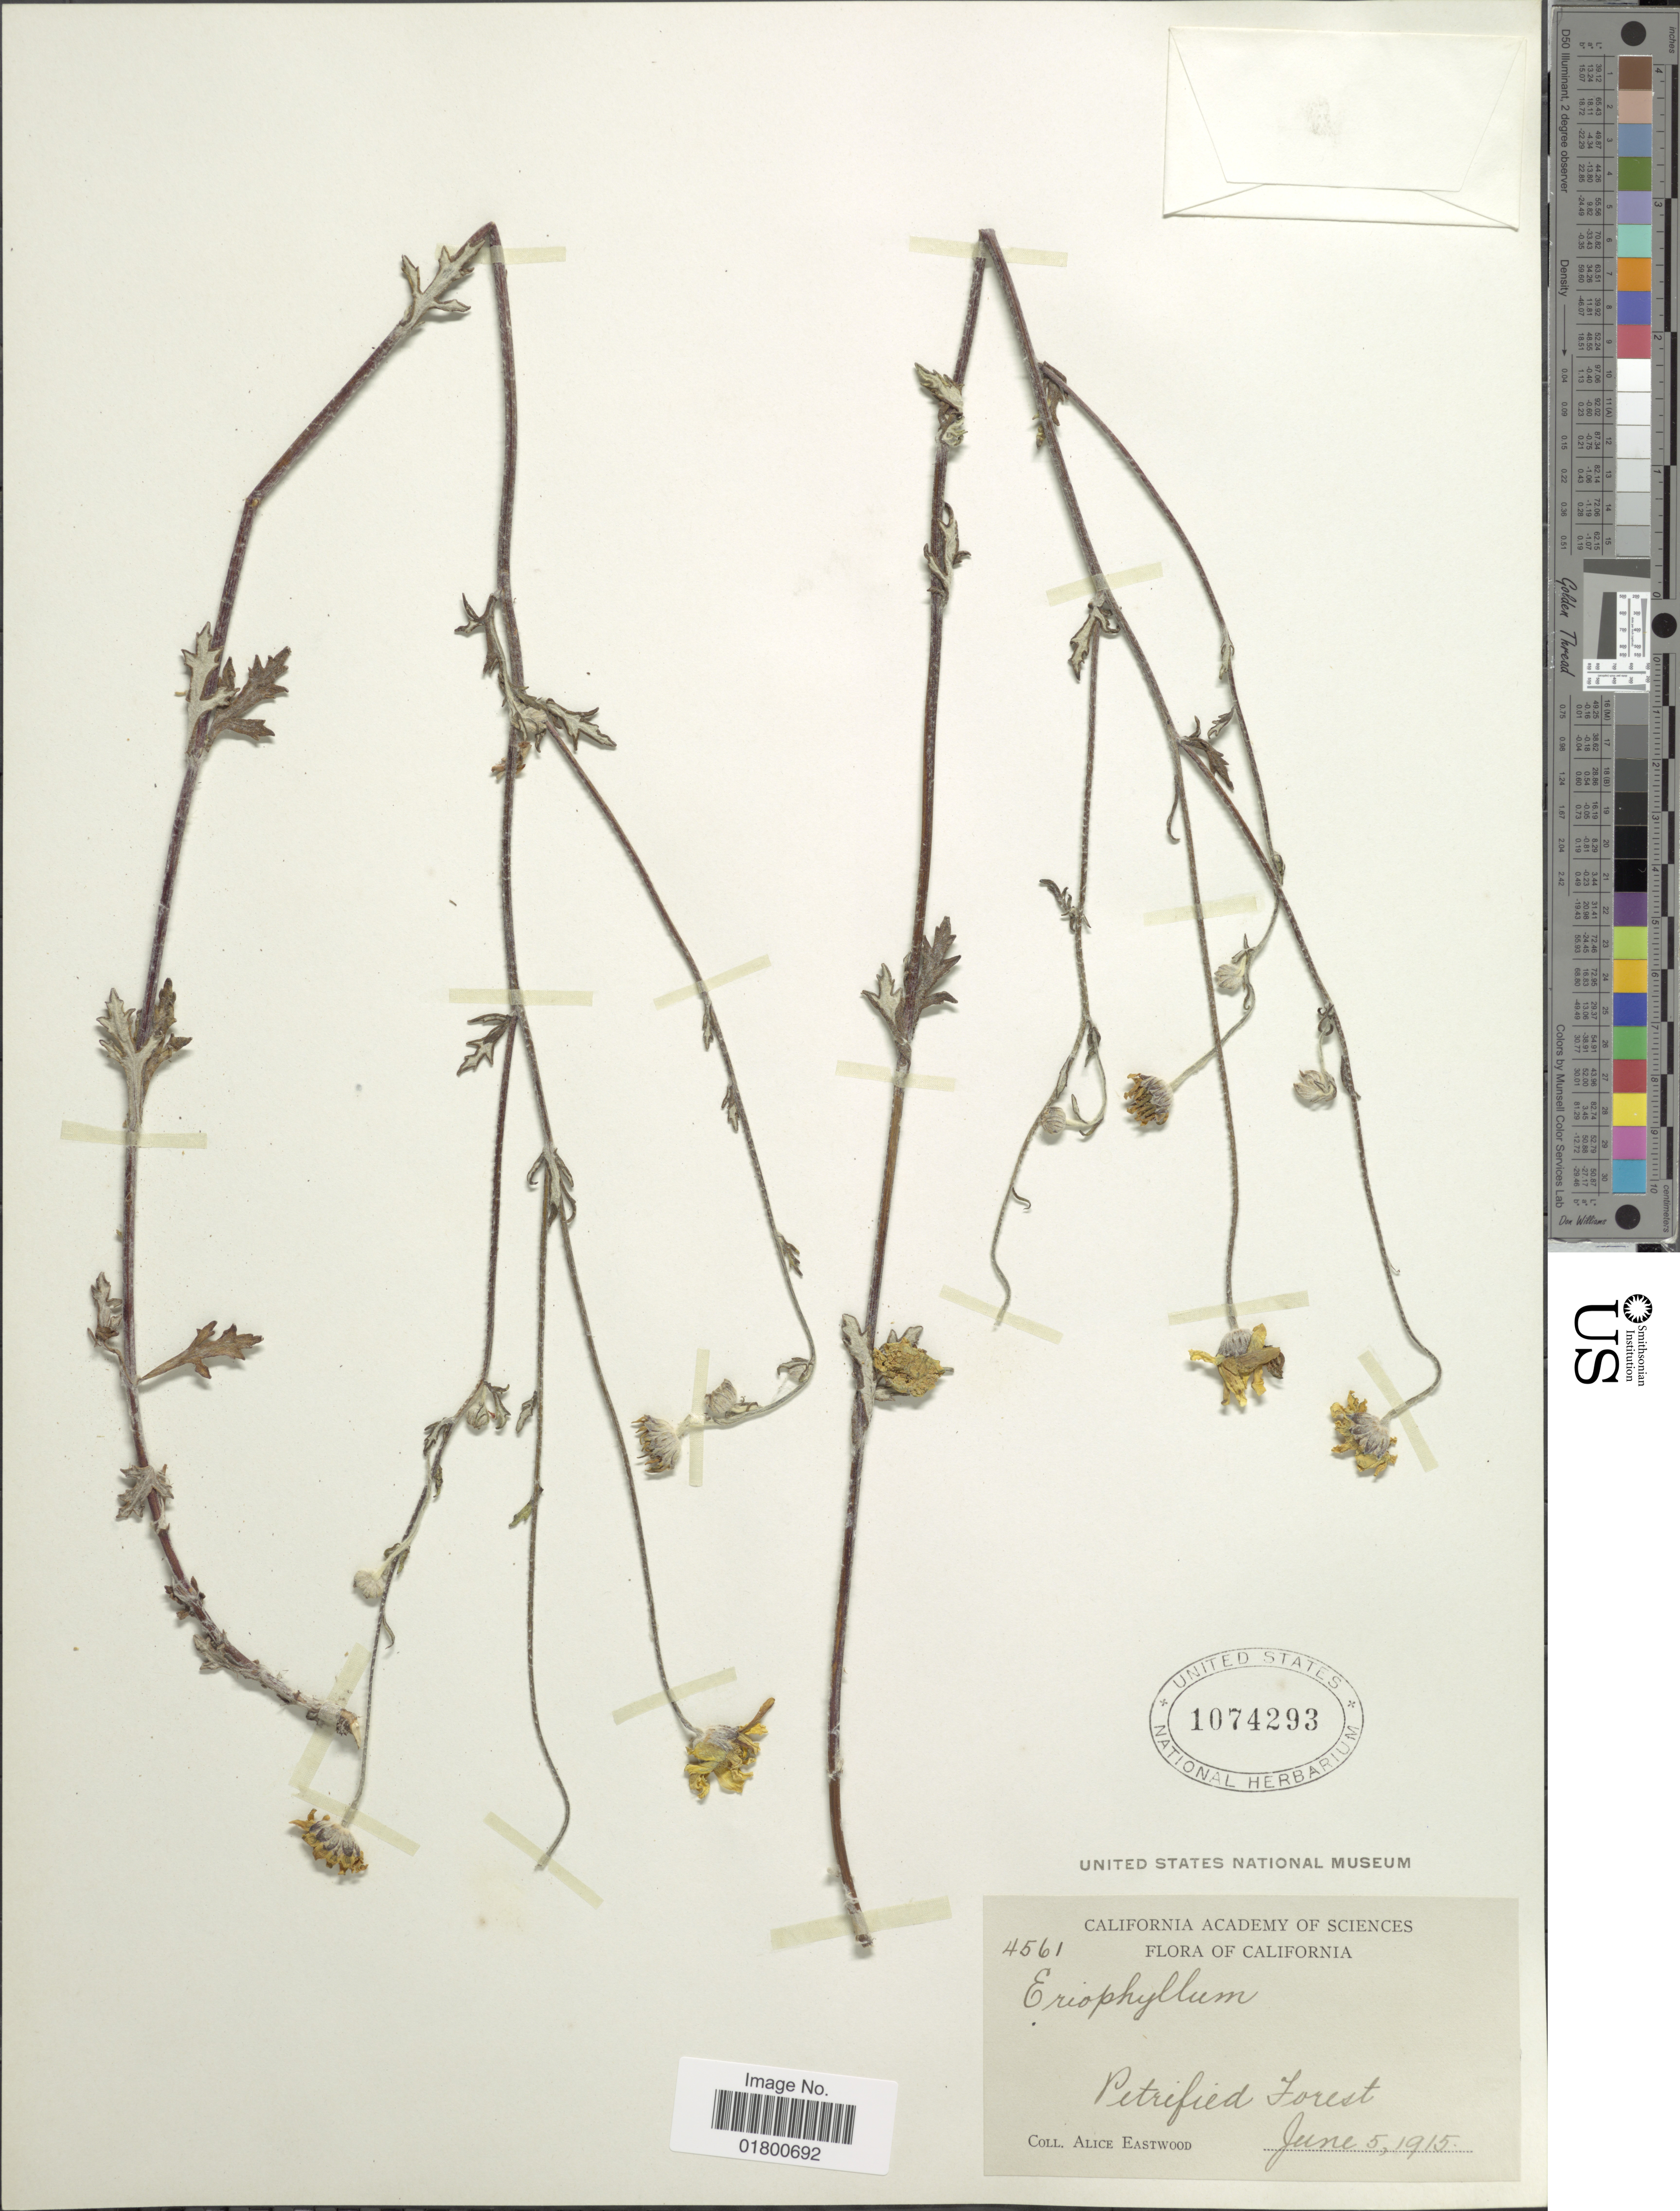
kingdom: Plantae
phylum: Tracheophyta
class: Magnoliopsida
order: Asterales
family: Asteraceae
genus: Eriophyllum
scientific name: Eriophyllum sp.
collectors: A. Eastwood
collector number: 4561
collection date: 1915-06-05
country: United States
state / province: California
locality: Petrifield Forest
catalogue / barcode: US 1074293